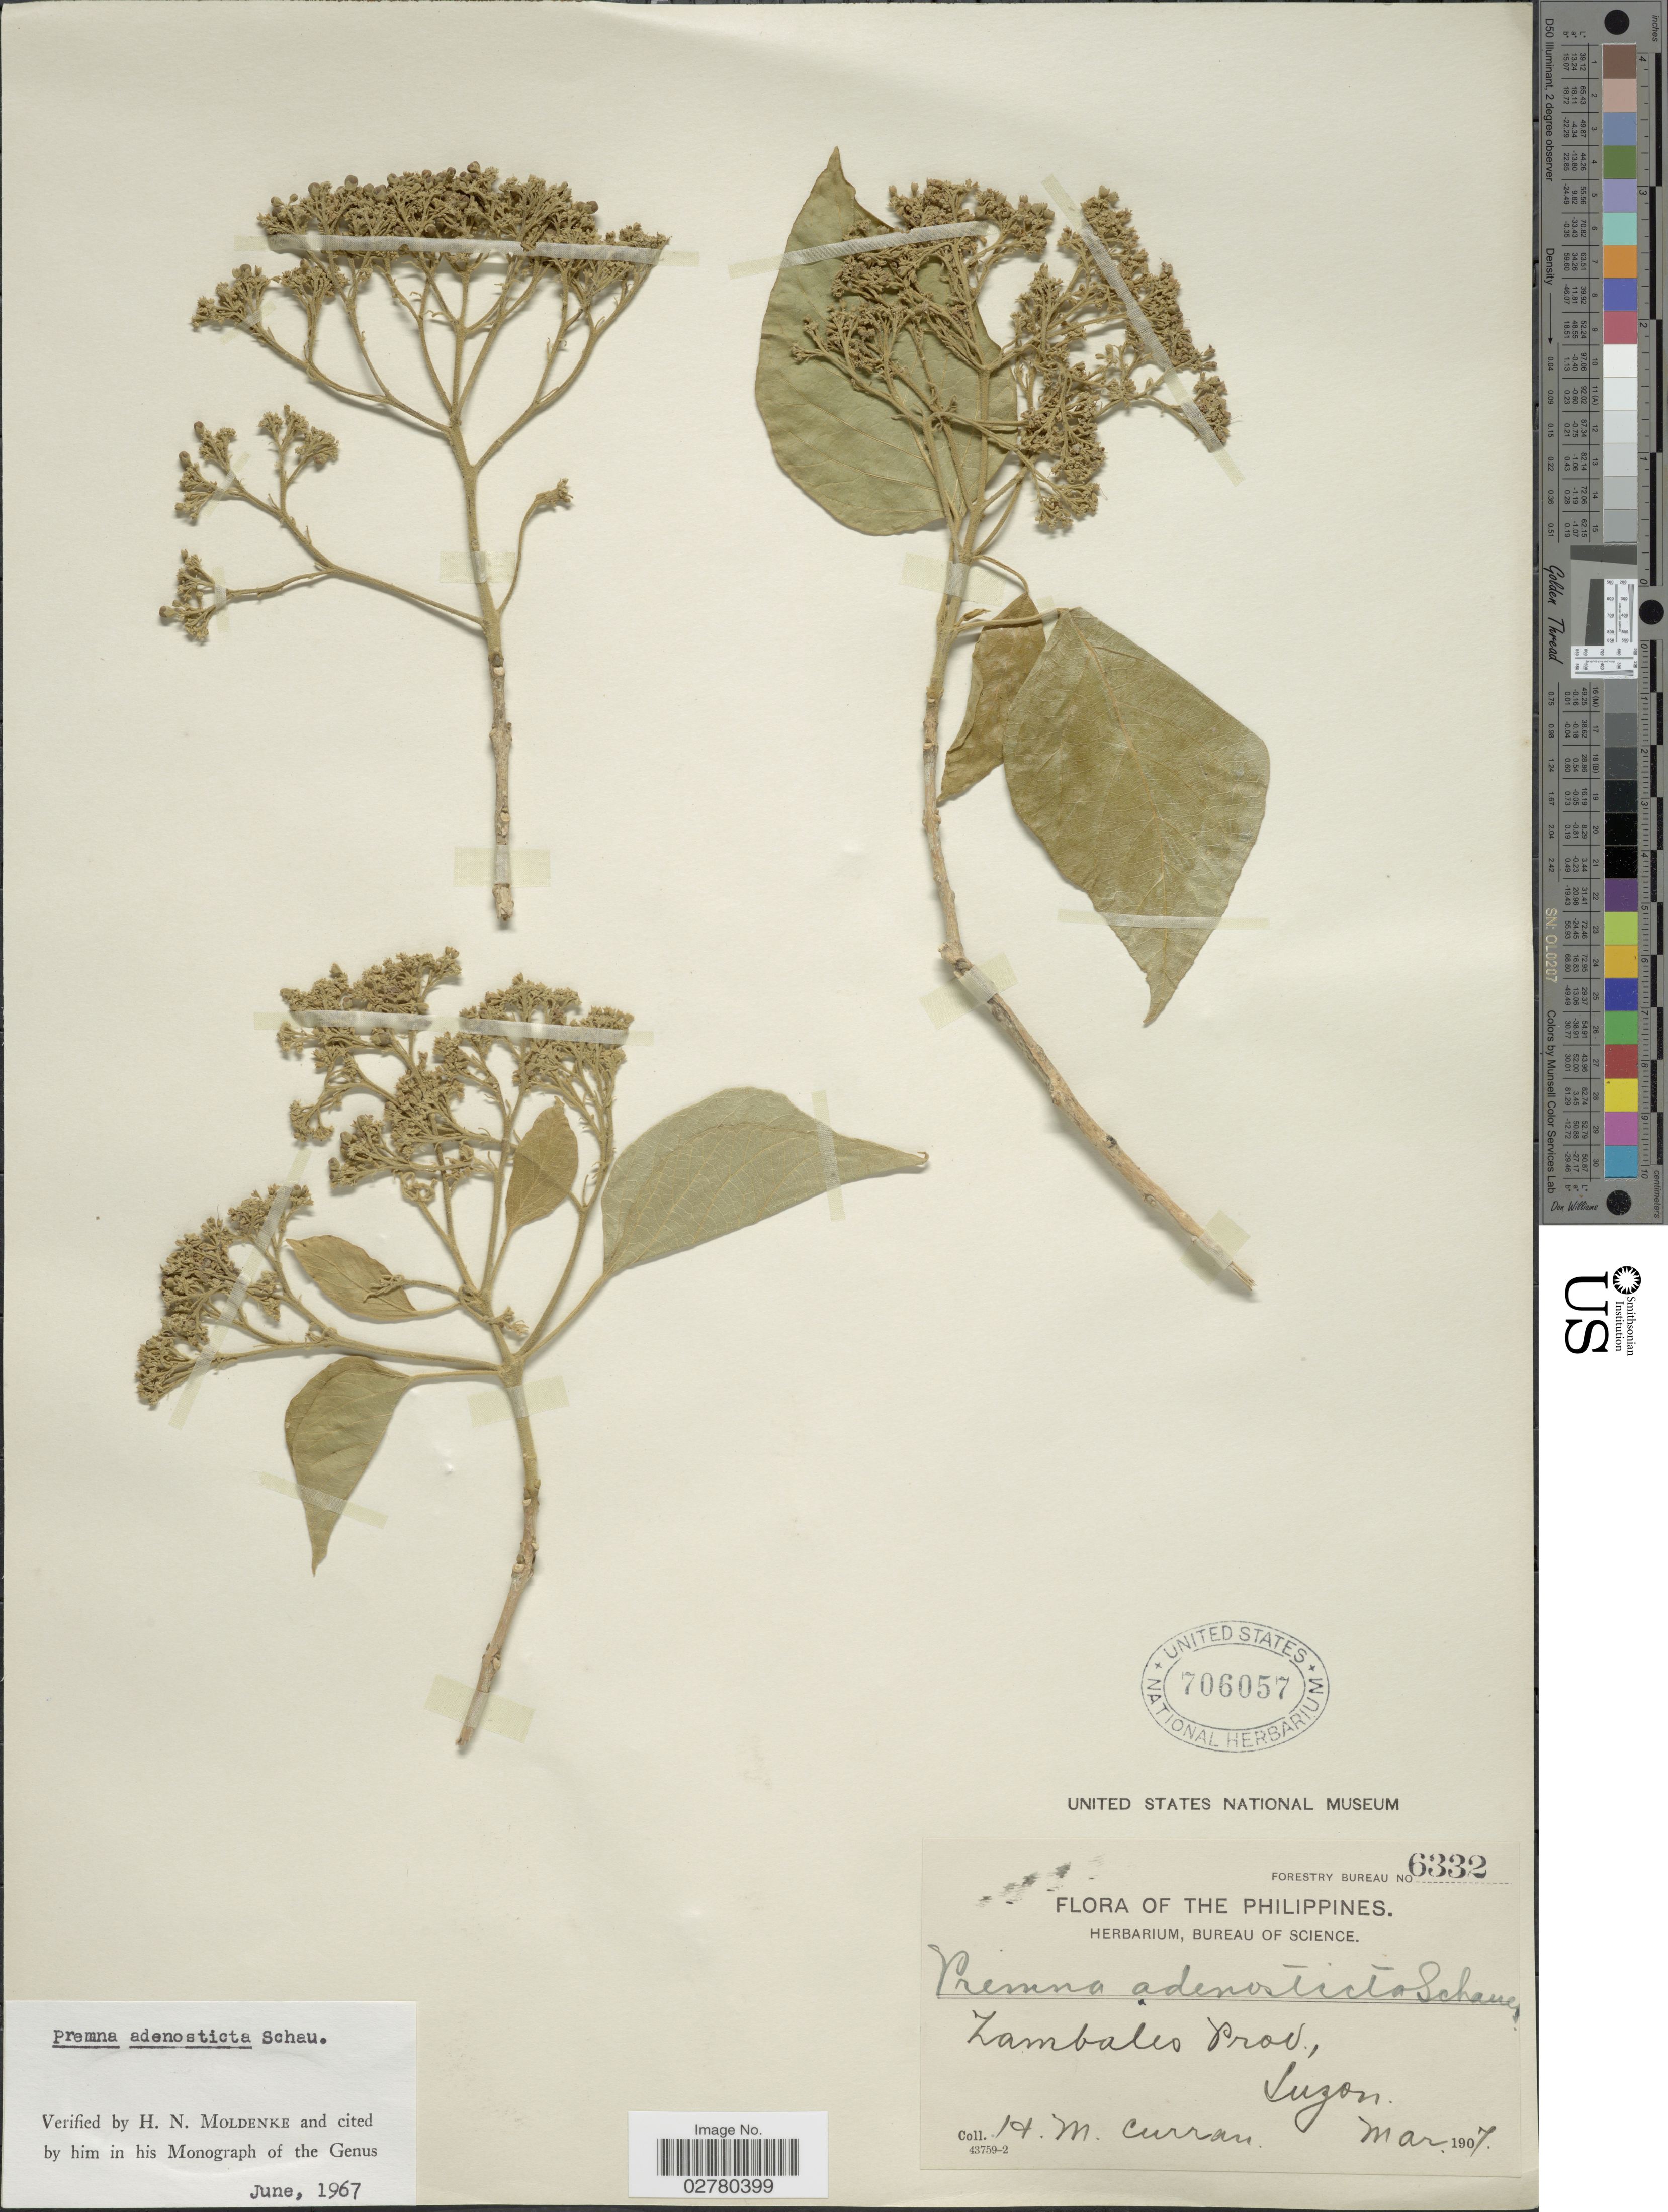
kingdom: Plantae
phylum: Tracheophyta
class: Magnoliopsida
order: Lamiales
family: Lamiaceae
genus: Premna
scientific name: Premna adenosticta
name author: Schauer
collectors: H. M. Curran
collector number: Forestry Bureau 6332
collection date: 1907-03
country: Philippines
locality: Zambales Prov., Luzon.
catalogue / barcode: US 706057